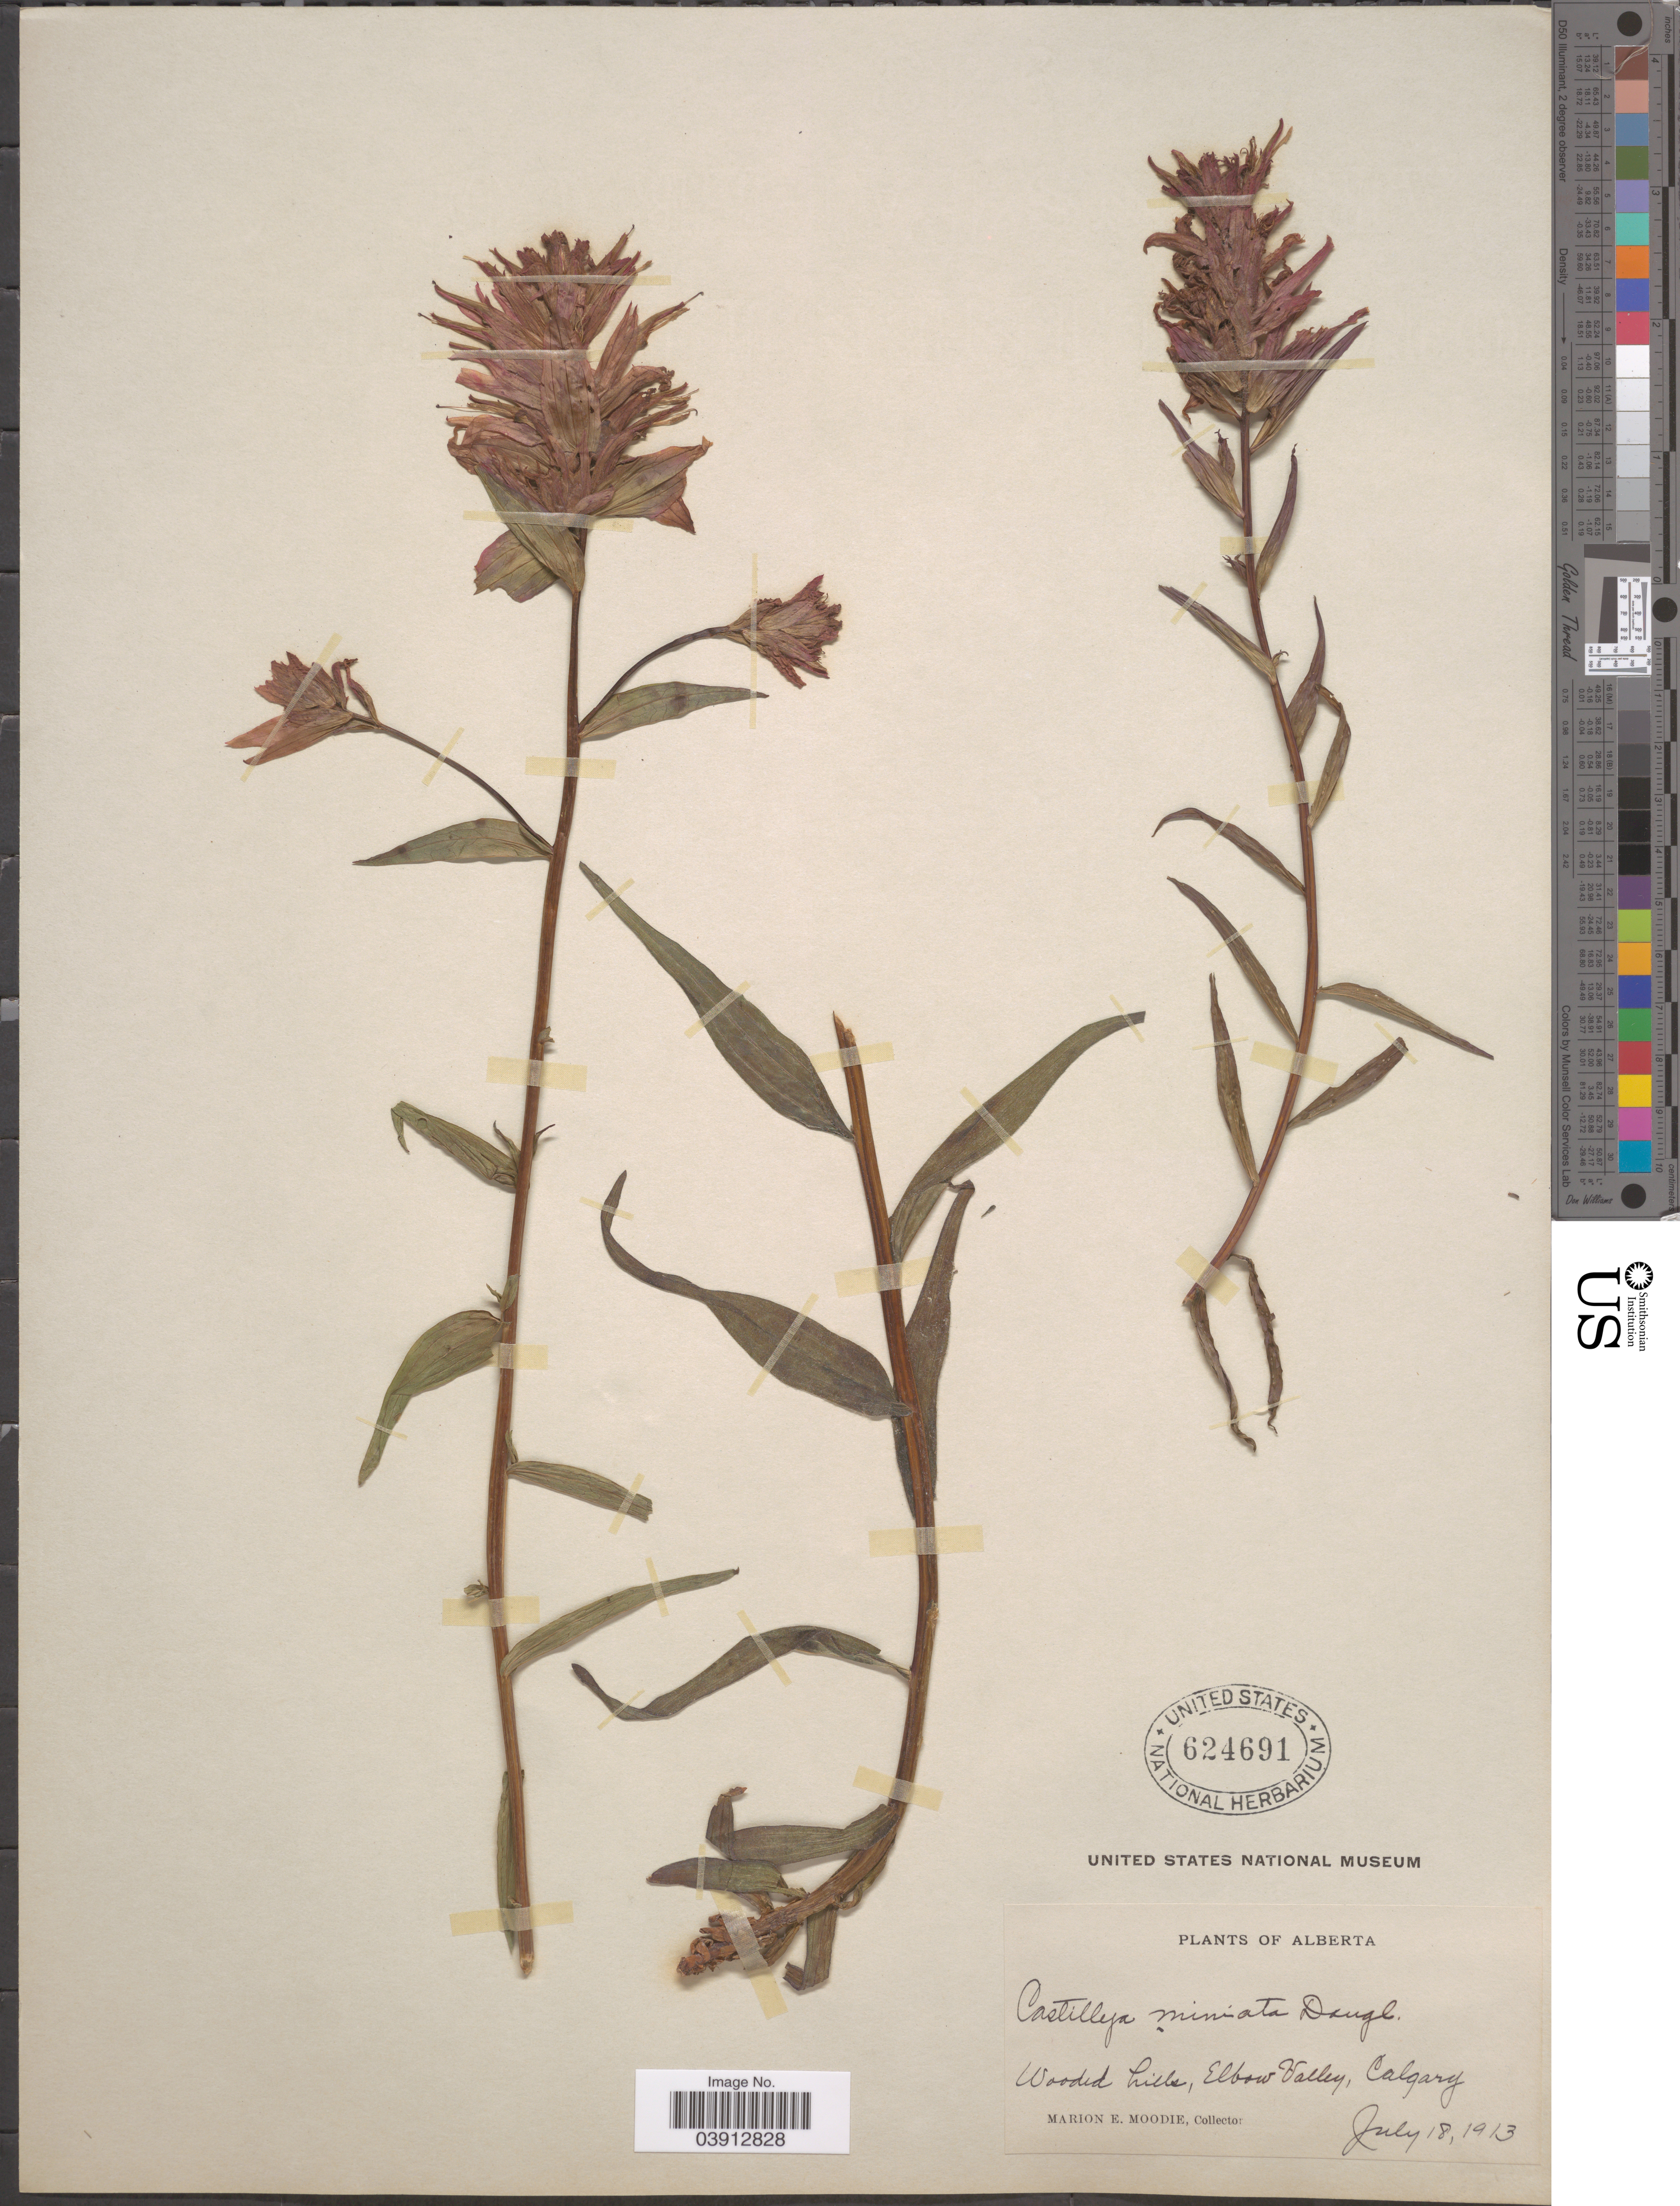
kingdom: Plantae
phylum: Tracheophyta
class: Magnoliopsida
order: Lamiales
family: Orobanchaceae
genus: Castilleja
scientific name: Castilleja miniata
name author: Douglas ex Hook.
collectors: M. E. Moodie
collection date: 1913-07-18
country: Canada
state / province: Alberta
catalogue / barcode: US 624691